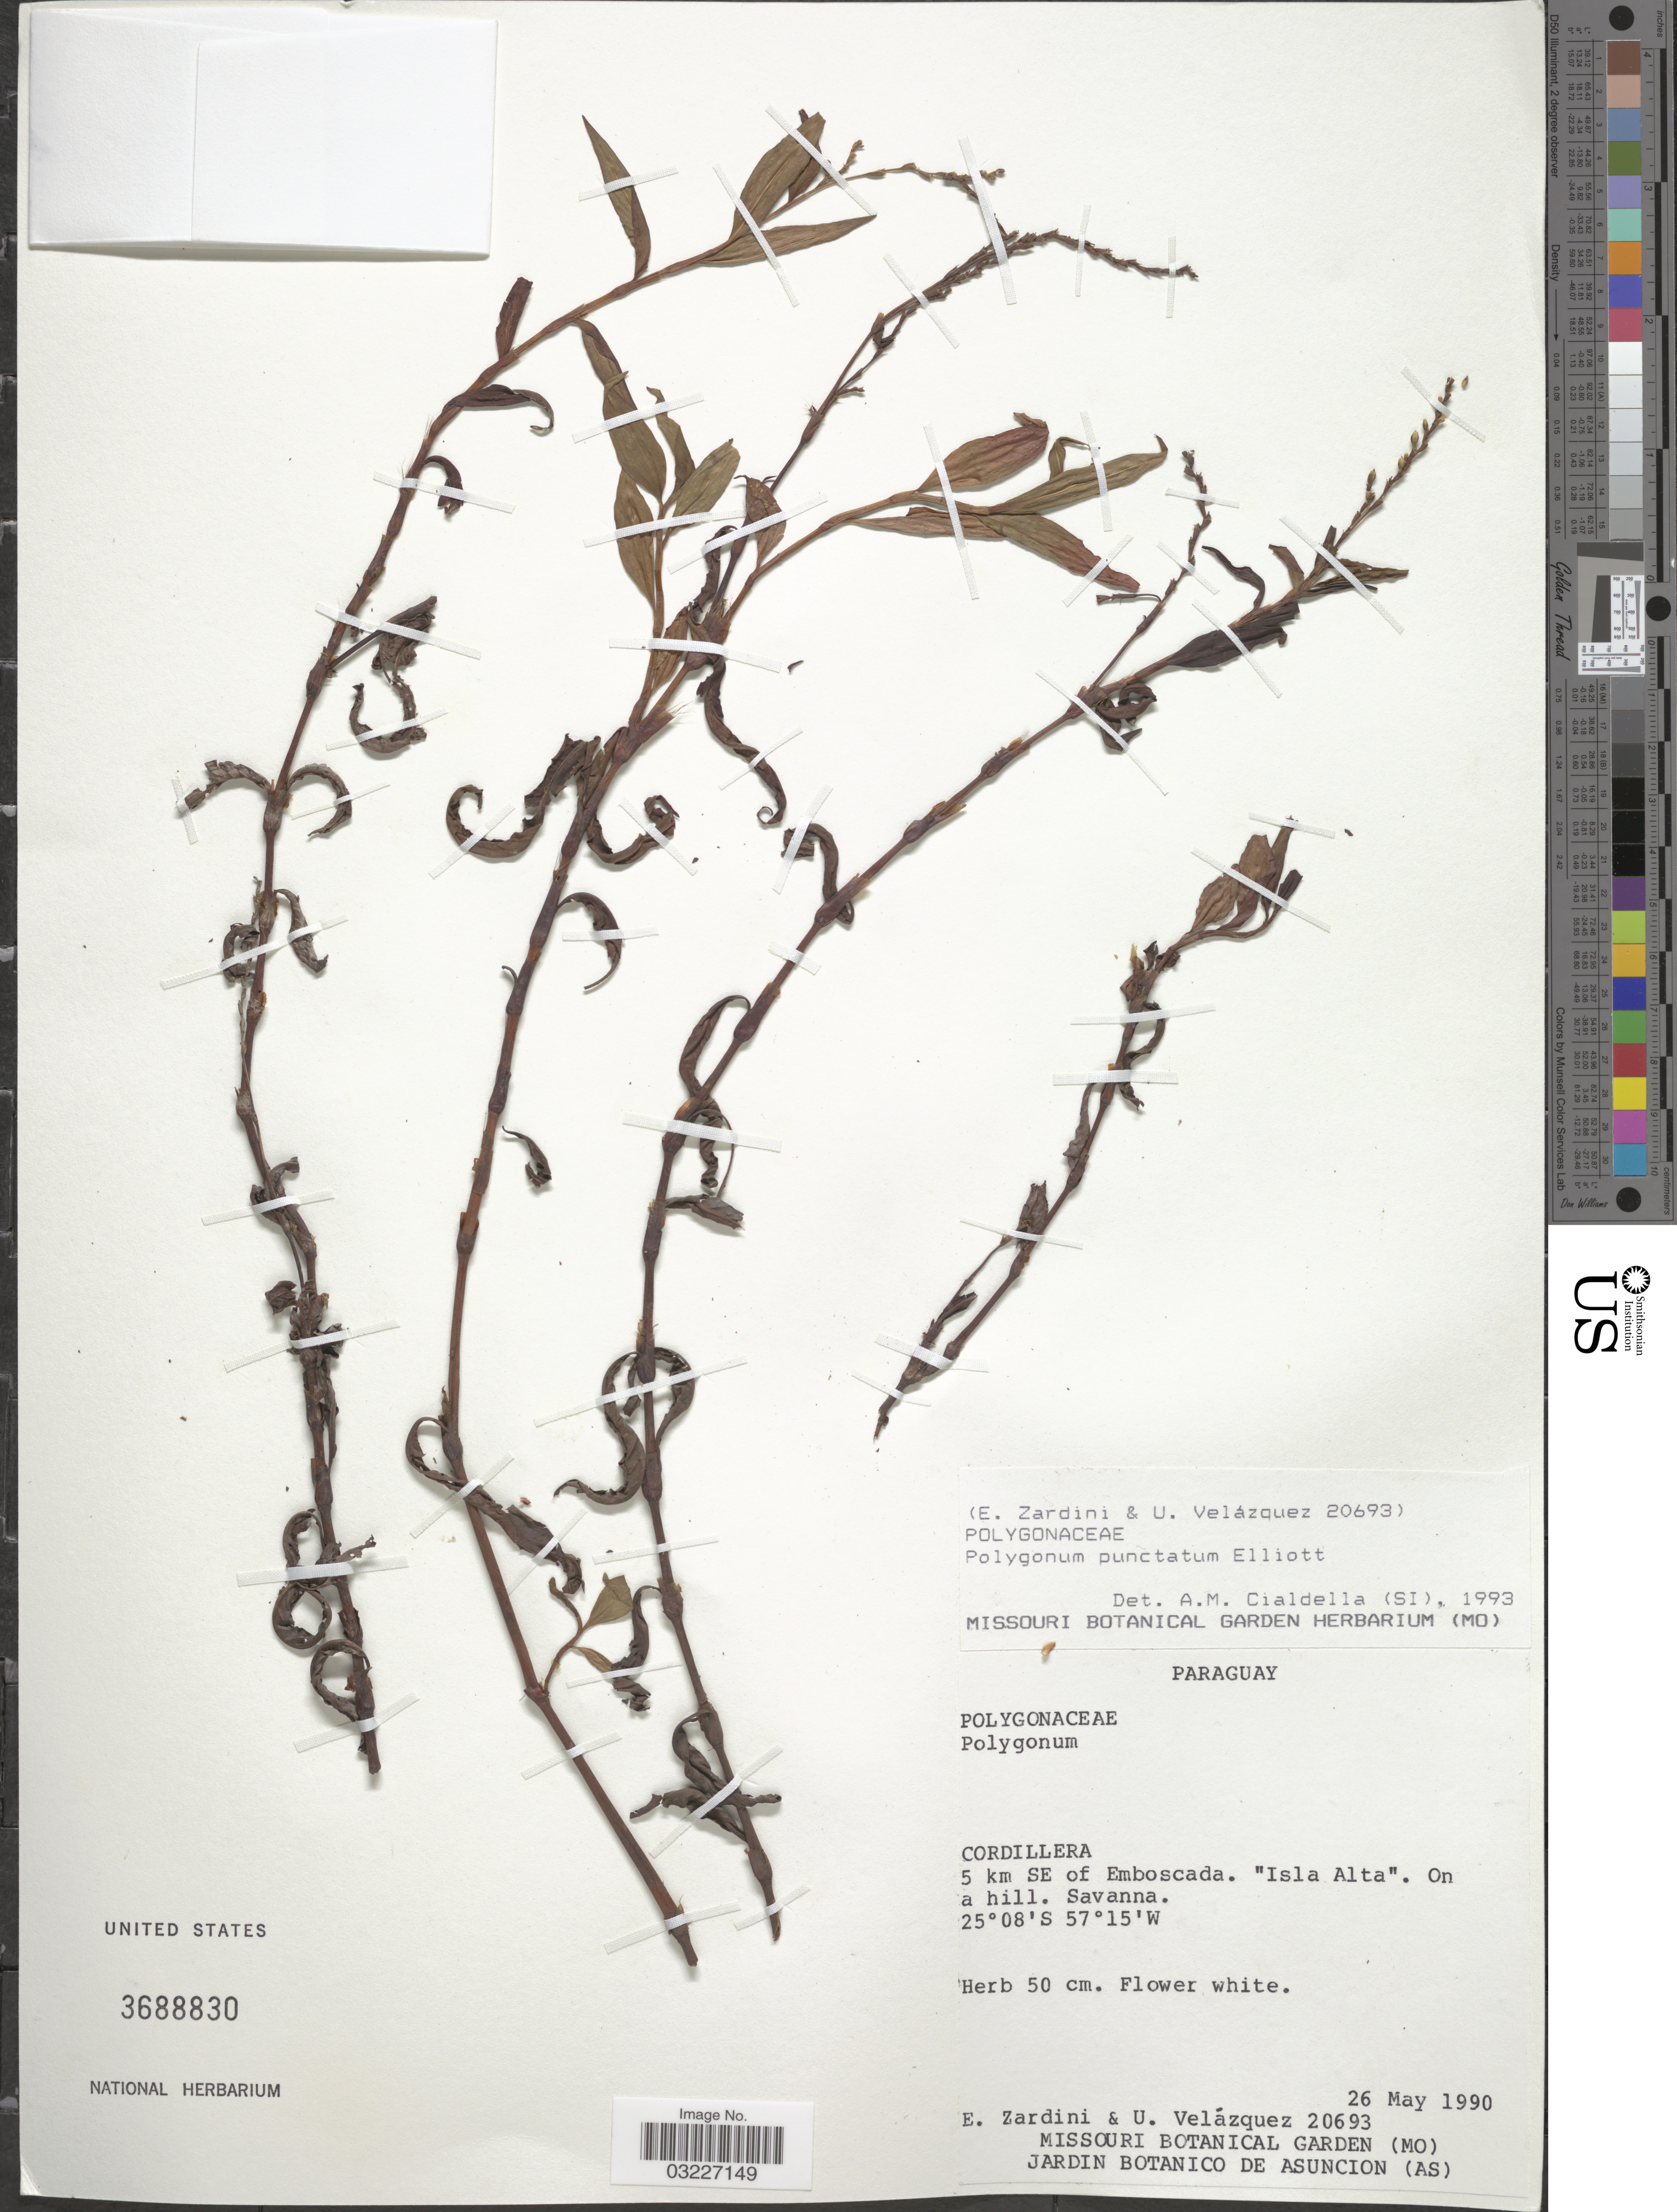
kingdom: Plantae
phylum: Tracheophyta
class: Magnoliopsida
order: Caryophyllales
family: Polygonaceae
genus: Polygonum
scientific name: Polygonum punctatum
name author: Elliott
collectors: E. Zardini & U. Velázquez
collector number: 20693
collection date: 1990-05-26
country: Paraguay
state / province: Cordillera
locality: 5 km SE of Emboscada. "Isla Alta". On a hill.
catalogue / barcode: US 3688830